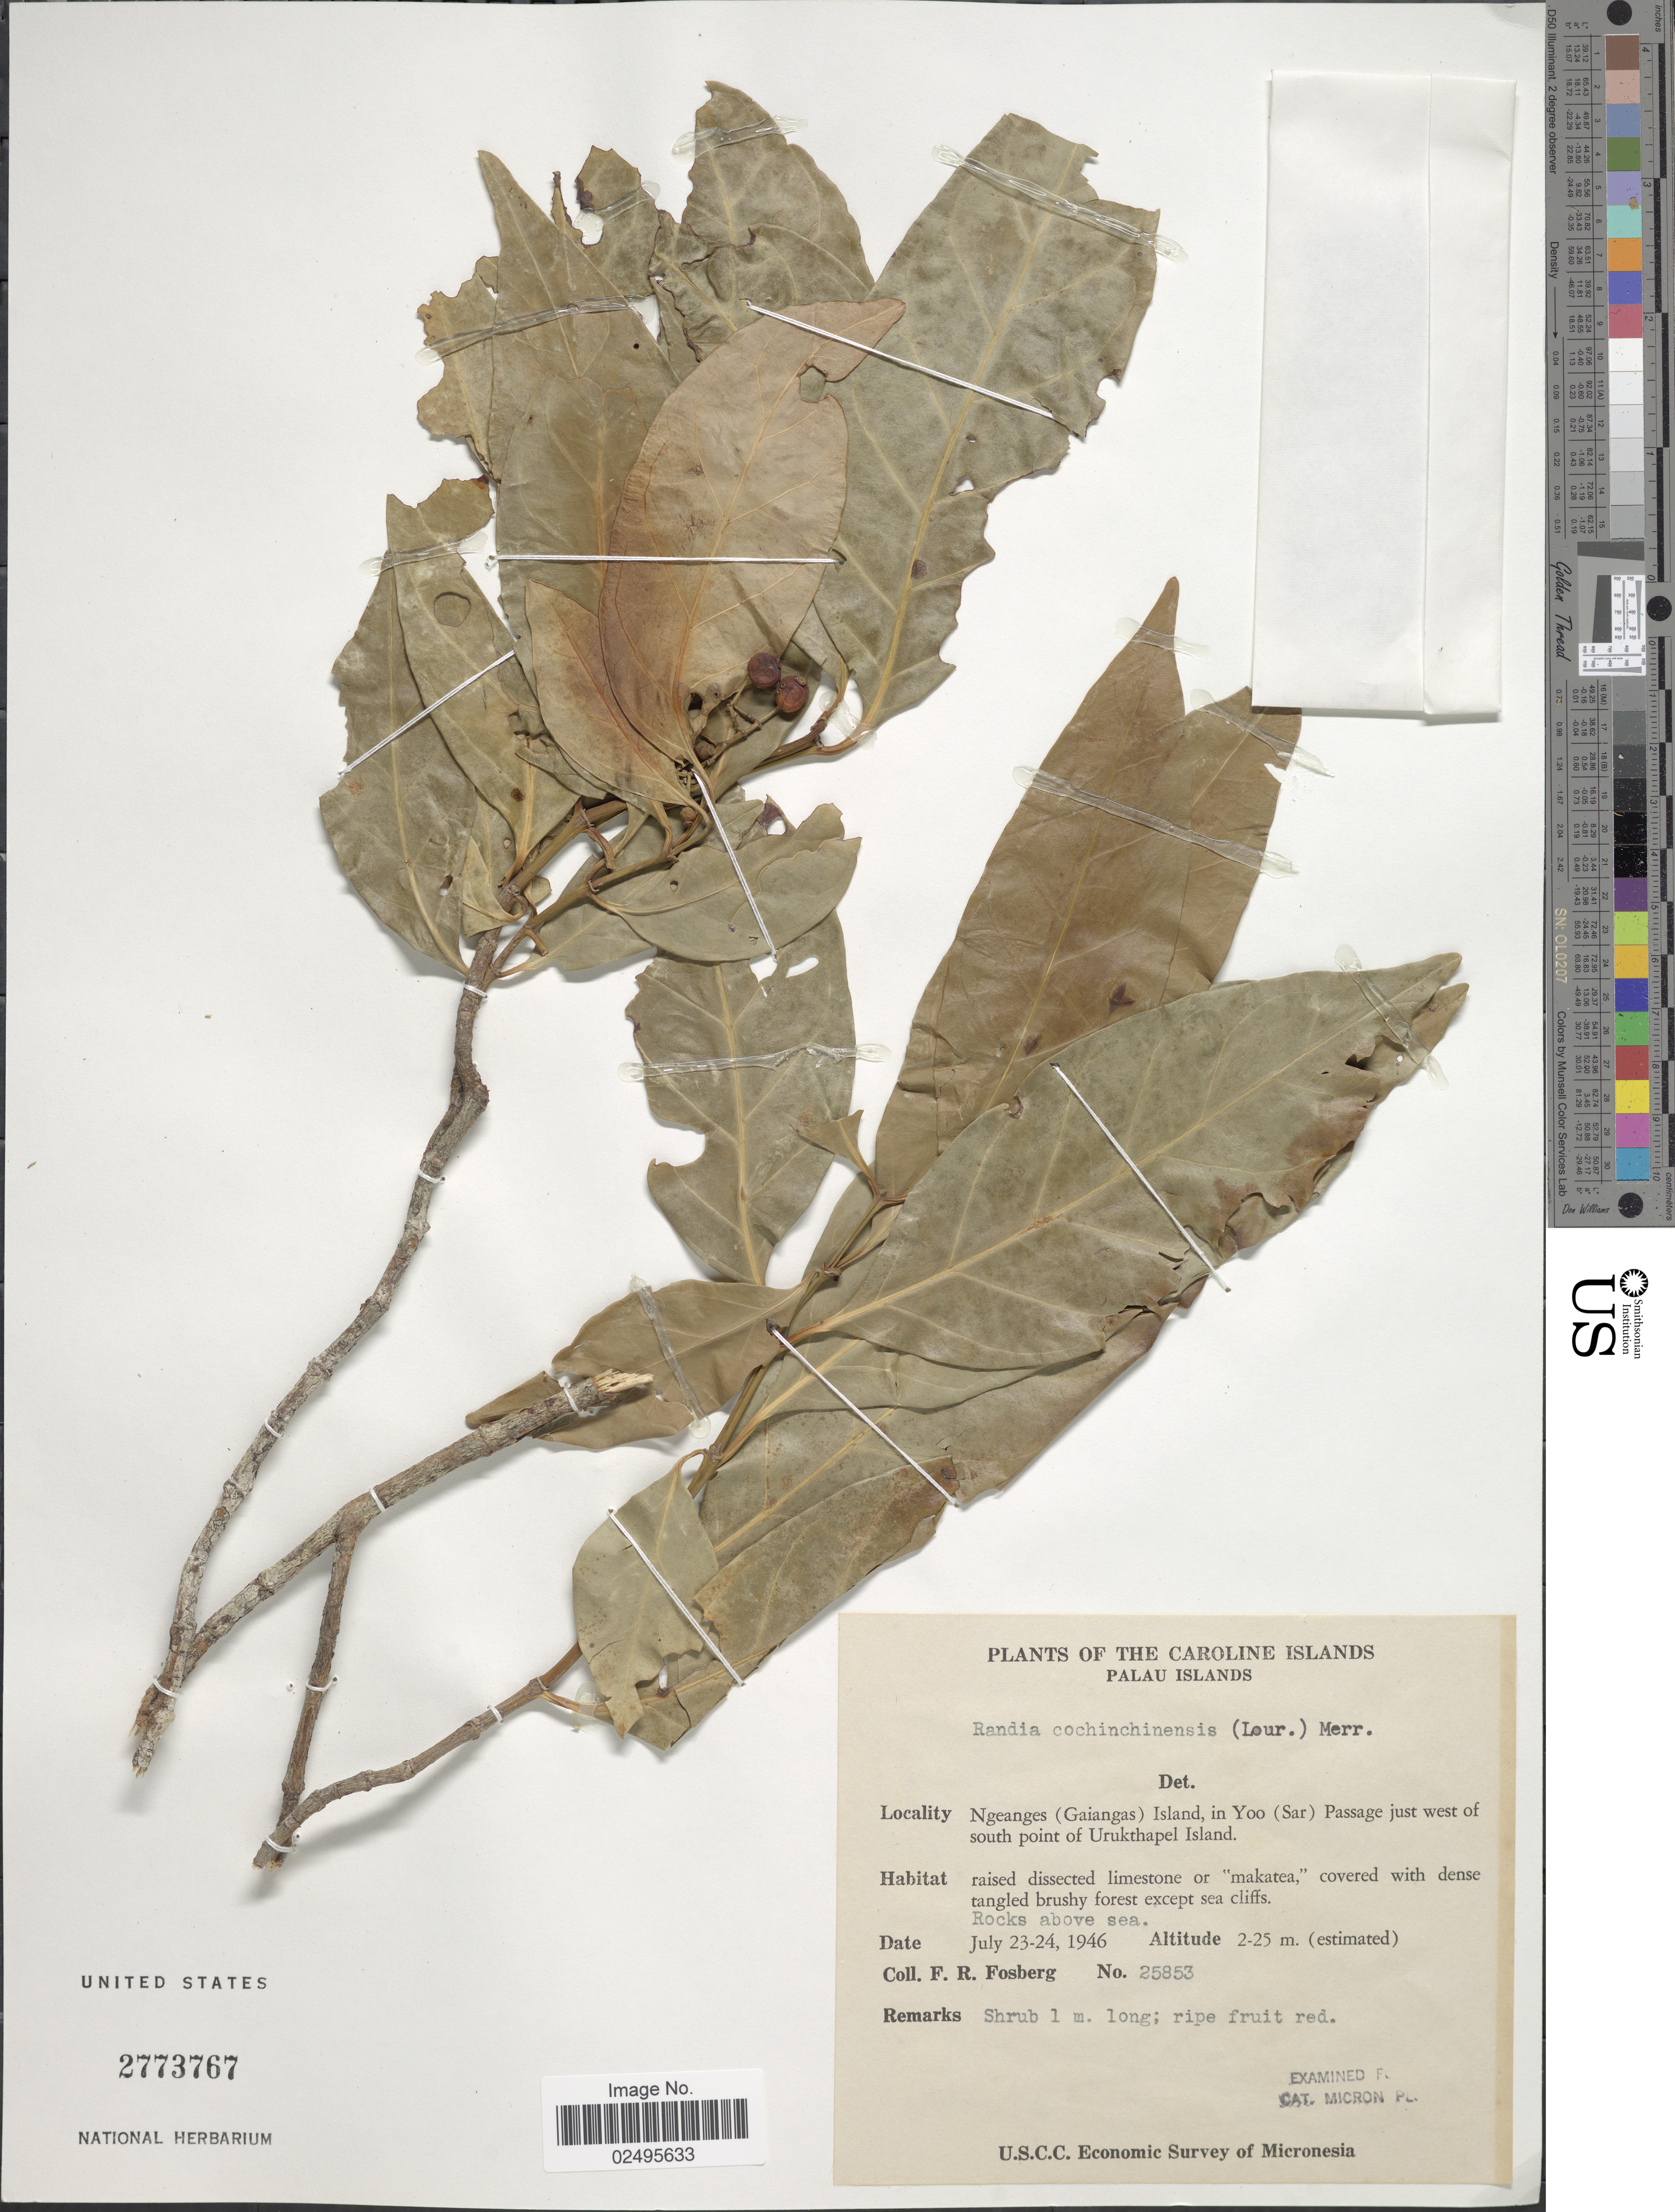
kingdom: Plantae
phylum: Tracheophyta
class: Magnoliopsida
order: Gentianales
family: Rubiaceae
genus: Aidia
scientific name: Aidia graeffei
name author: (Reinecke) Tirveng.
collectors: F. R. Fosberg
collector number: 25853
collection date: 1946-07-23/1946-07-24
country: Palau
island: Ngeanges (Gaiangas)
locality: The Caroline Islands. Palau Islands. Ngeanges (Gaiangas) Island, in Yoo (Sar) Passage just west of south point of Urukthapel Island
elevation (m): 2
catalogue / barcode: US 2773767